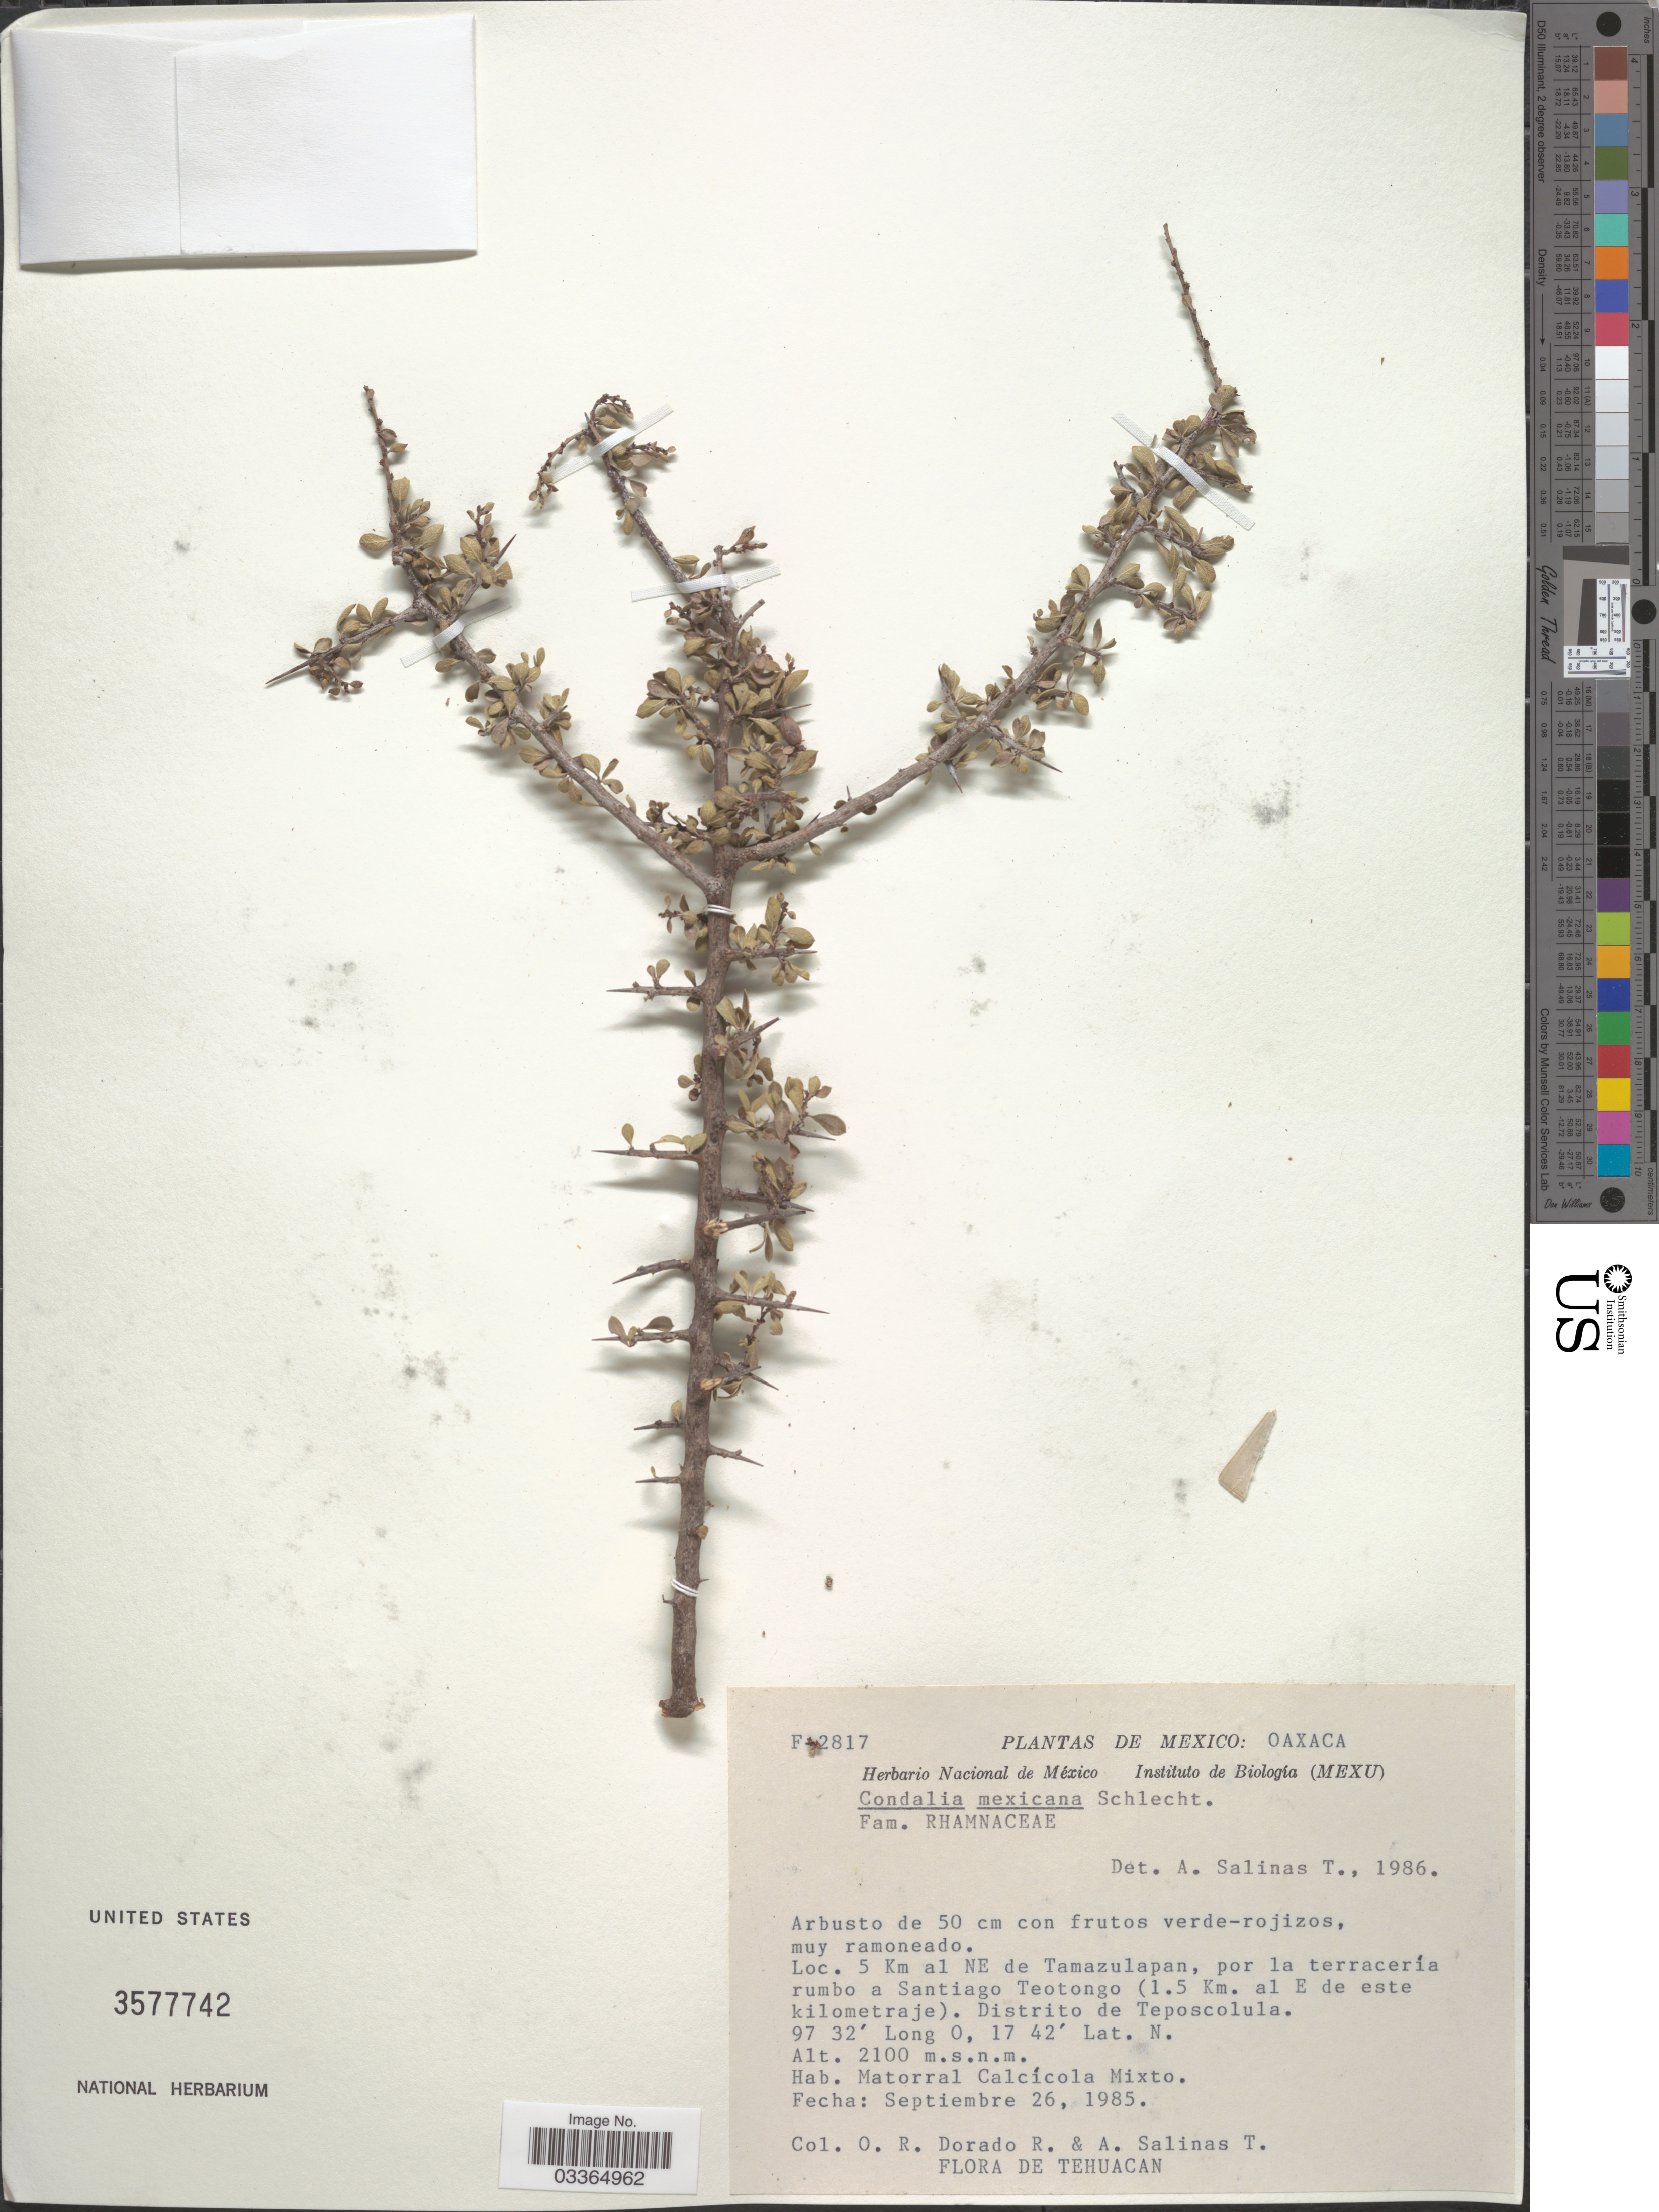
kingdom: Plantae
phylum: Tracheophyta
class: Magnoliopsida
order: Rosales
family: Rhamnaceae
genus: Condalia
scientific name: Condalia mexicana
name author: Schltdl.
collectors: O. Dorado R. & A. Salinas T.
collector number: F!2817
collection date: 1985-09-26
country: Mexico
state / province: Oaxaca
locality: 5 Km al NE de Tamazulapan, por la terracería rumbo a Santiago Teotongo (1.5 Km. al E de este kilometraje). Distrito de Teposcolula.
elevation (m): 2100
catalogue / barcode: US 3577742